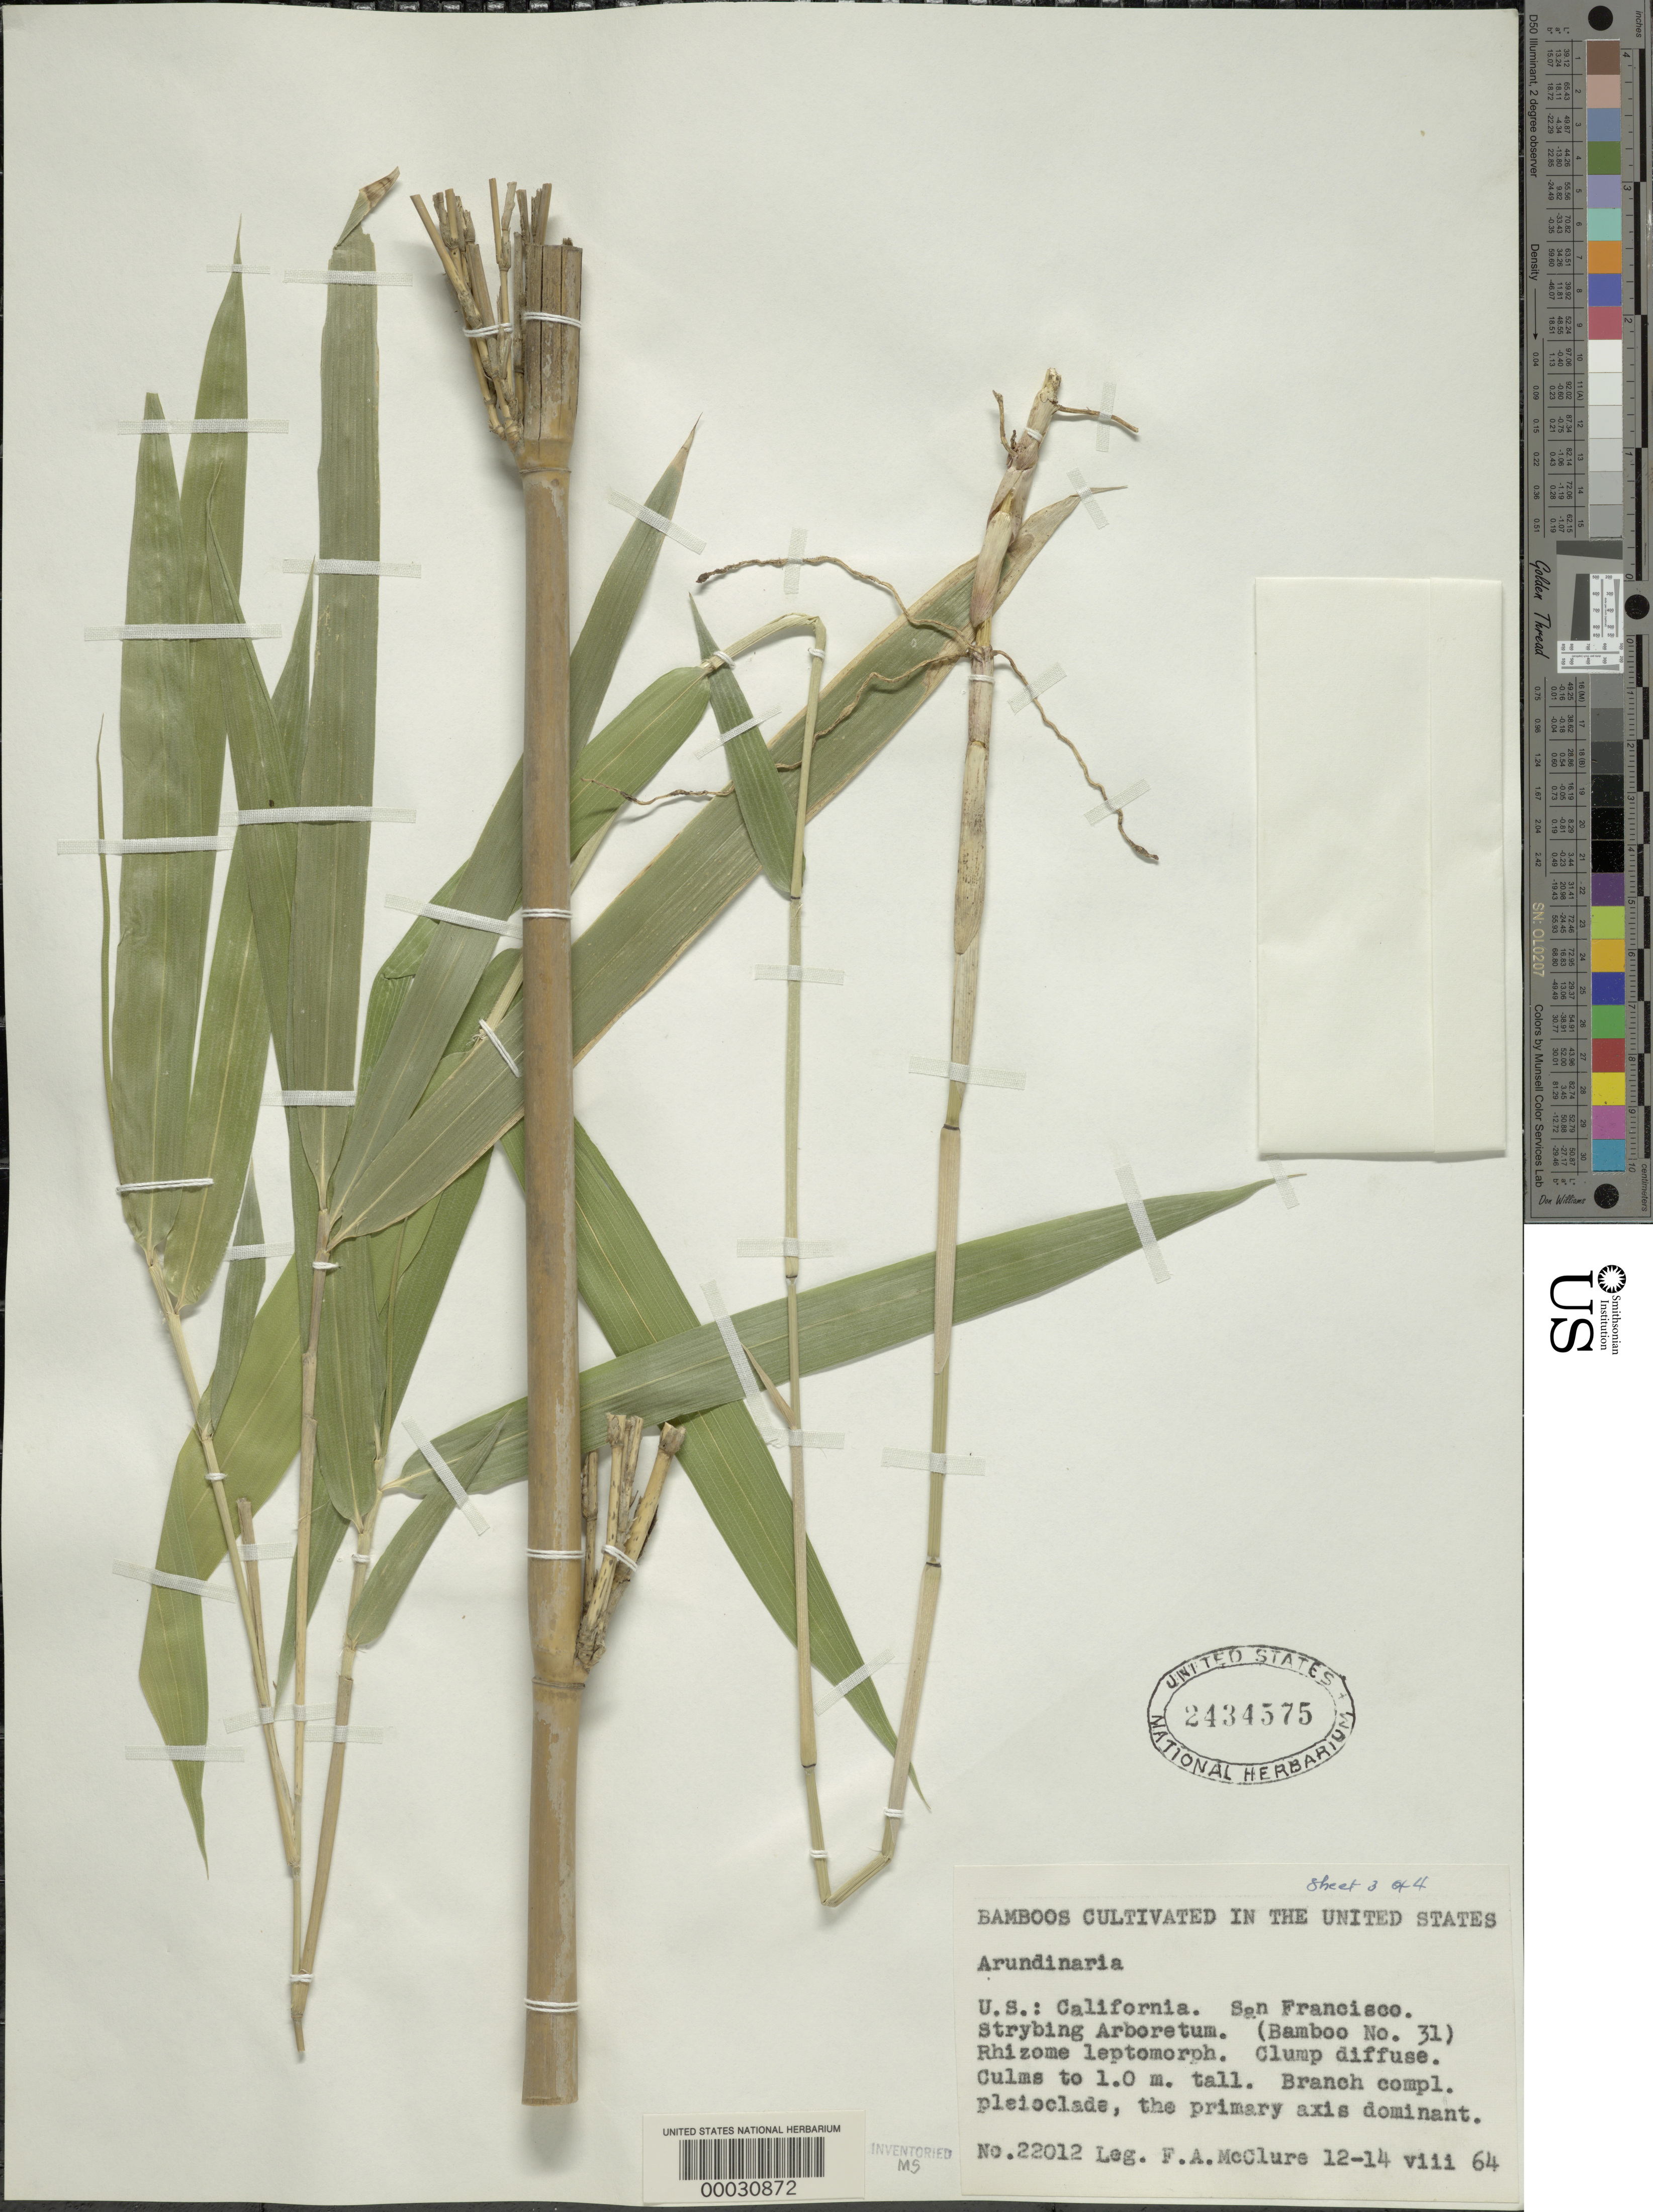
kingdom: Plantae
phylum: Tracheophyta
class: Liliopsida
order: Poales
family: Poaceae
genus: Arundinaria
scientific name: Arundinaria sp.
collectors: F. A. McClure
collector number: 22012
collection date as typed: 12 Aug 1964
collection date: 1964-08-12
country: United States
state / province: California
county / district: San Francisco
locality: San francisco strybing arboretum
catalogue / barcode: US 2434575